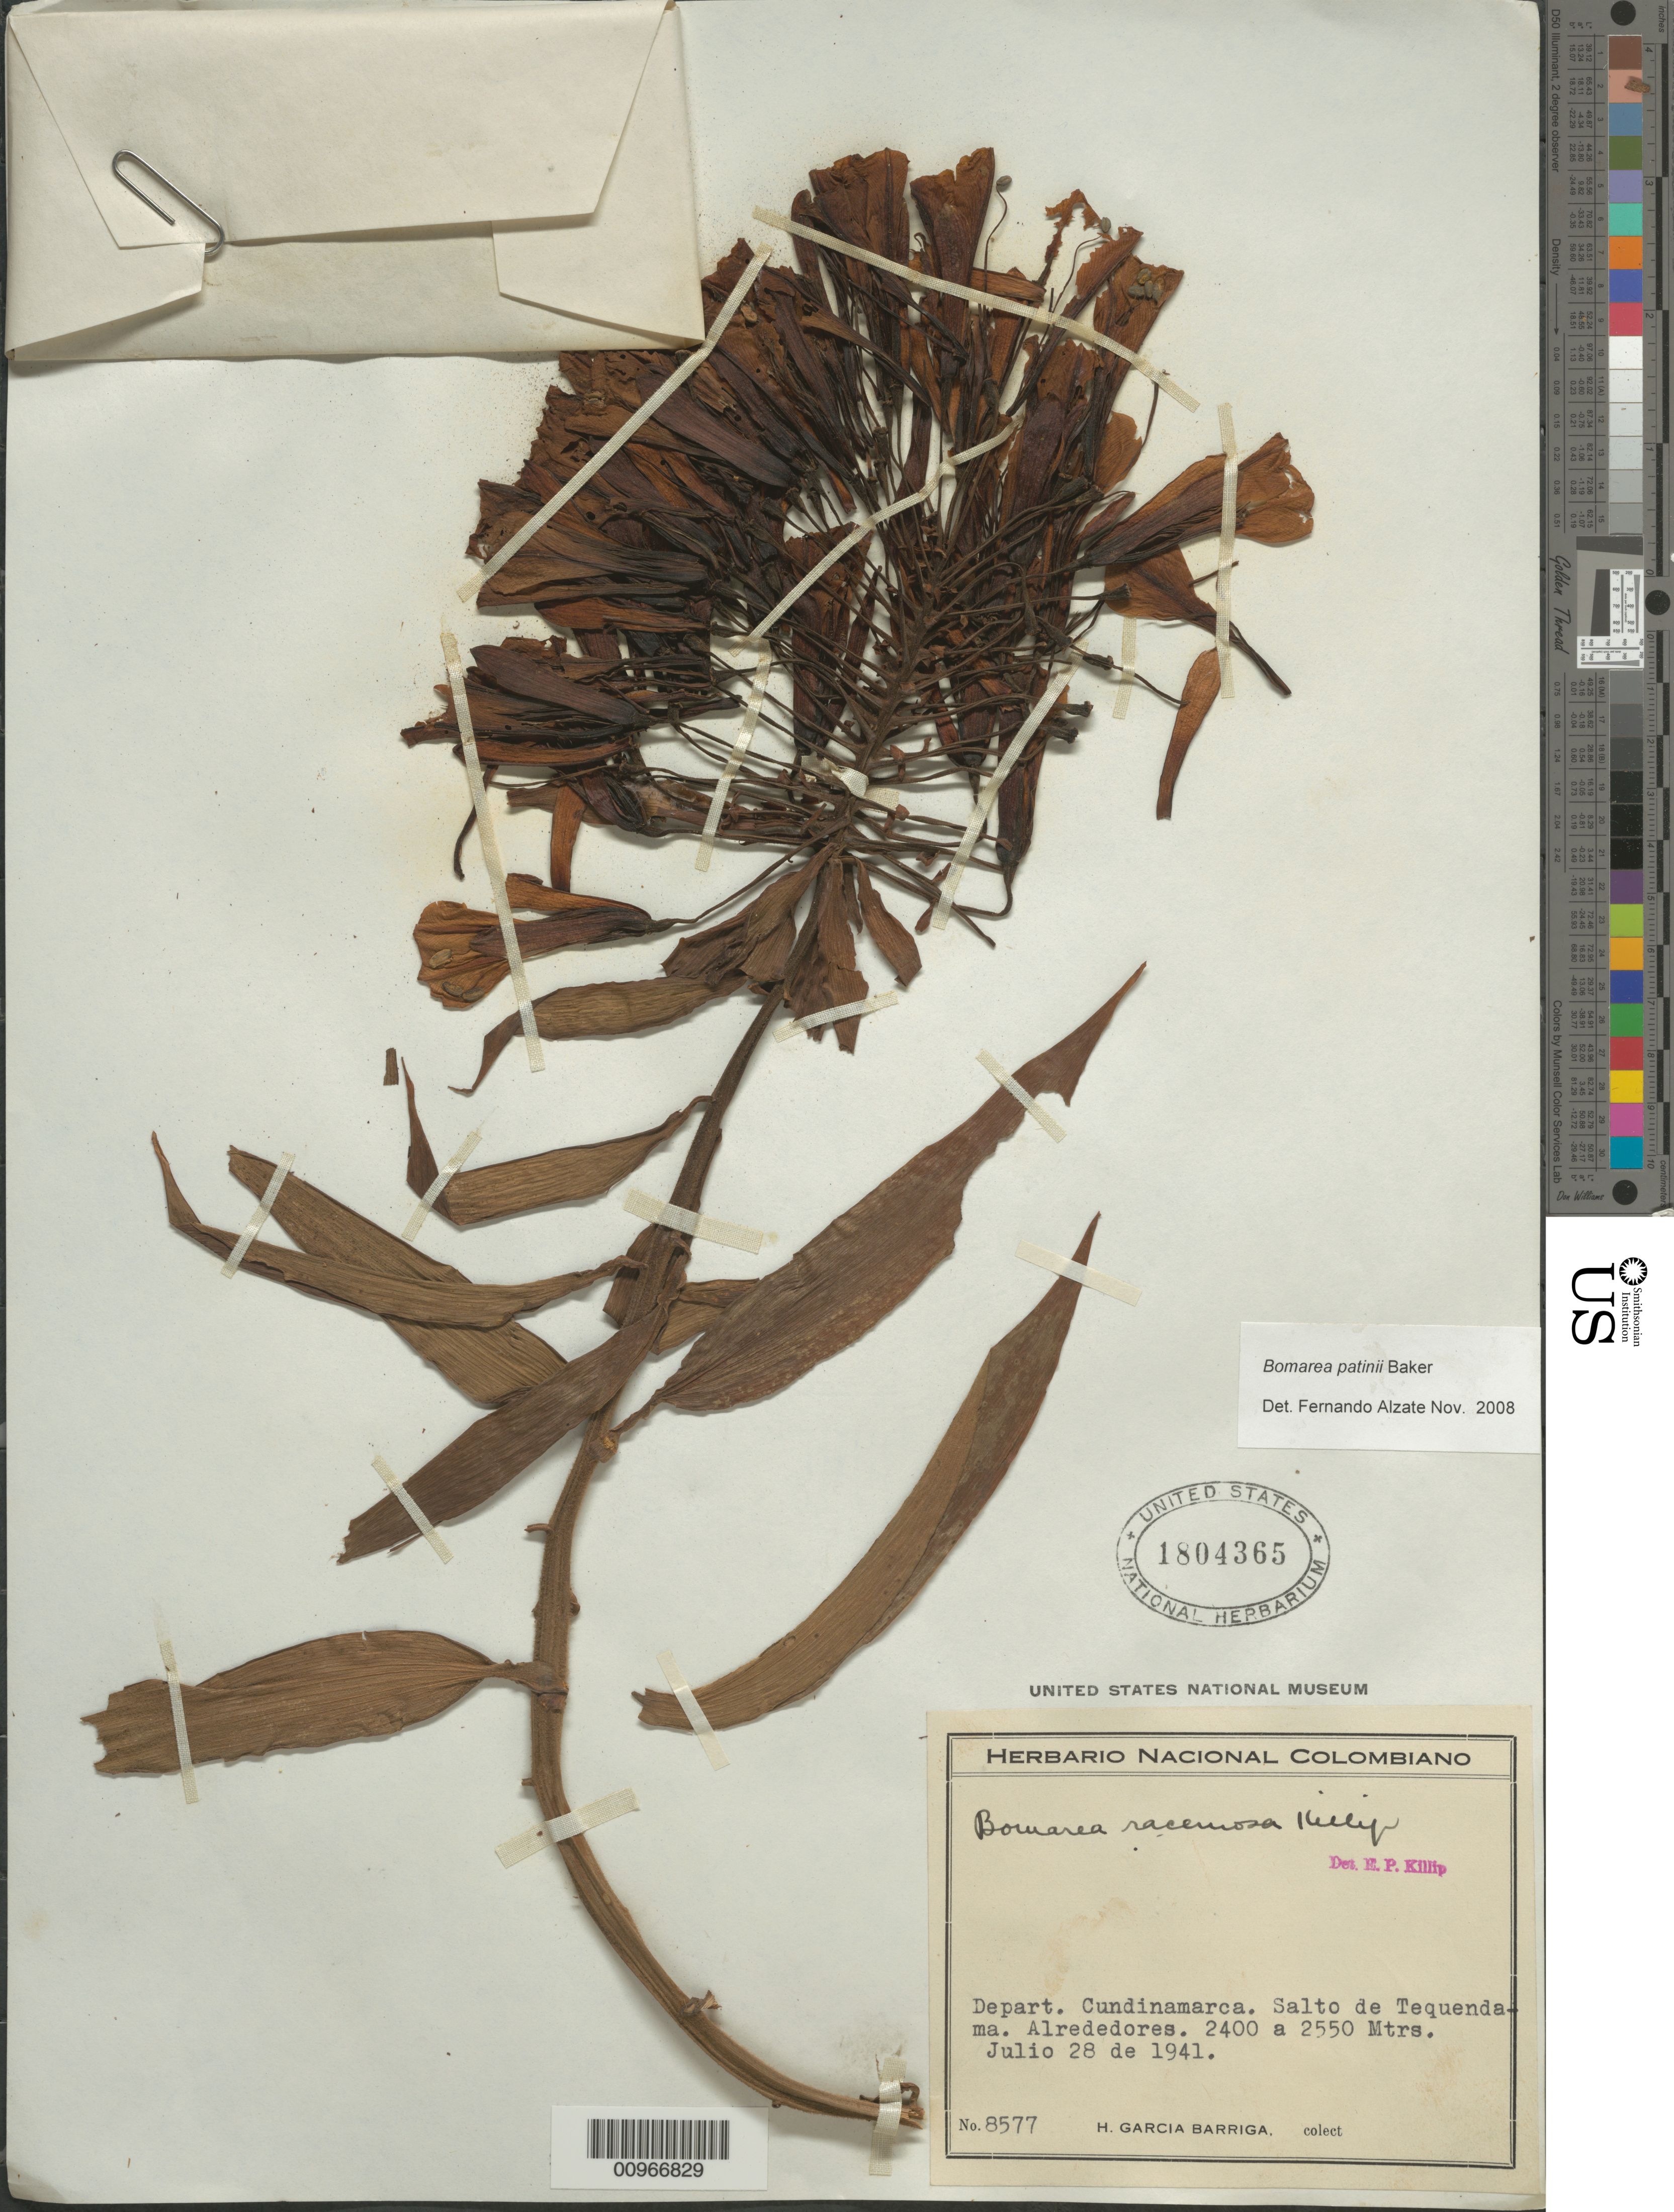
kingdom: Plantae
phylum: Tracheophyta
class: Liliopsida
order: Liliales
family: Alstroemeriaceae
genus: Bomarea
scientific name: Bomarea patinii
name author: Baker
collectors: H. García Barriga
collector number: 8577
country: Colombia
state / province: Cundinamarca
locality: Salto de Tequendama, Alrededores.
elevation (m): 2400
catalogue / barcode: US 1804365